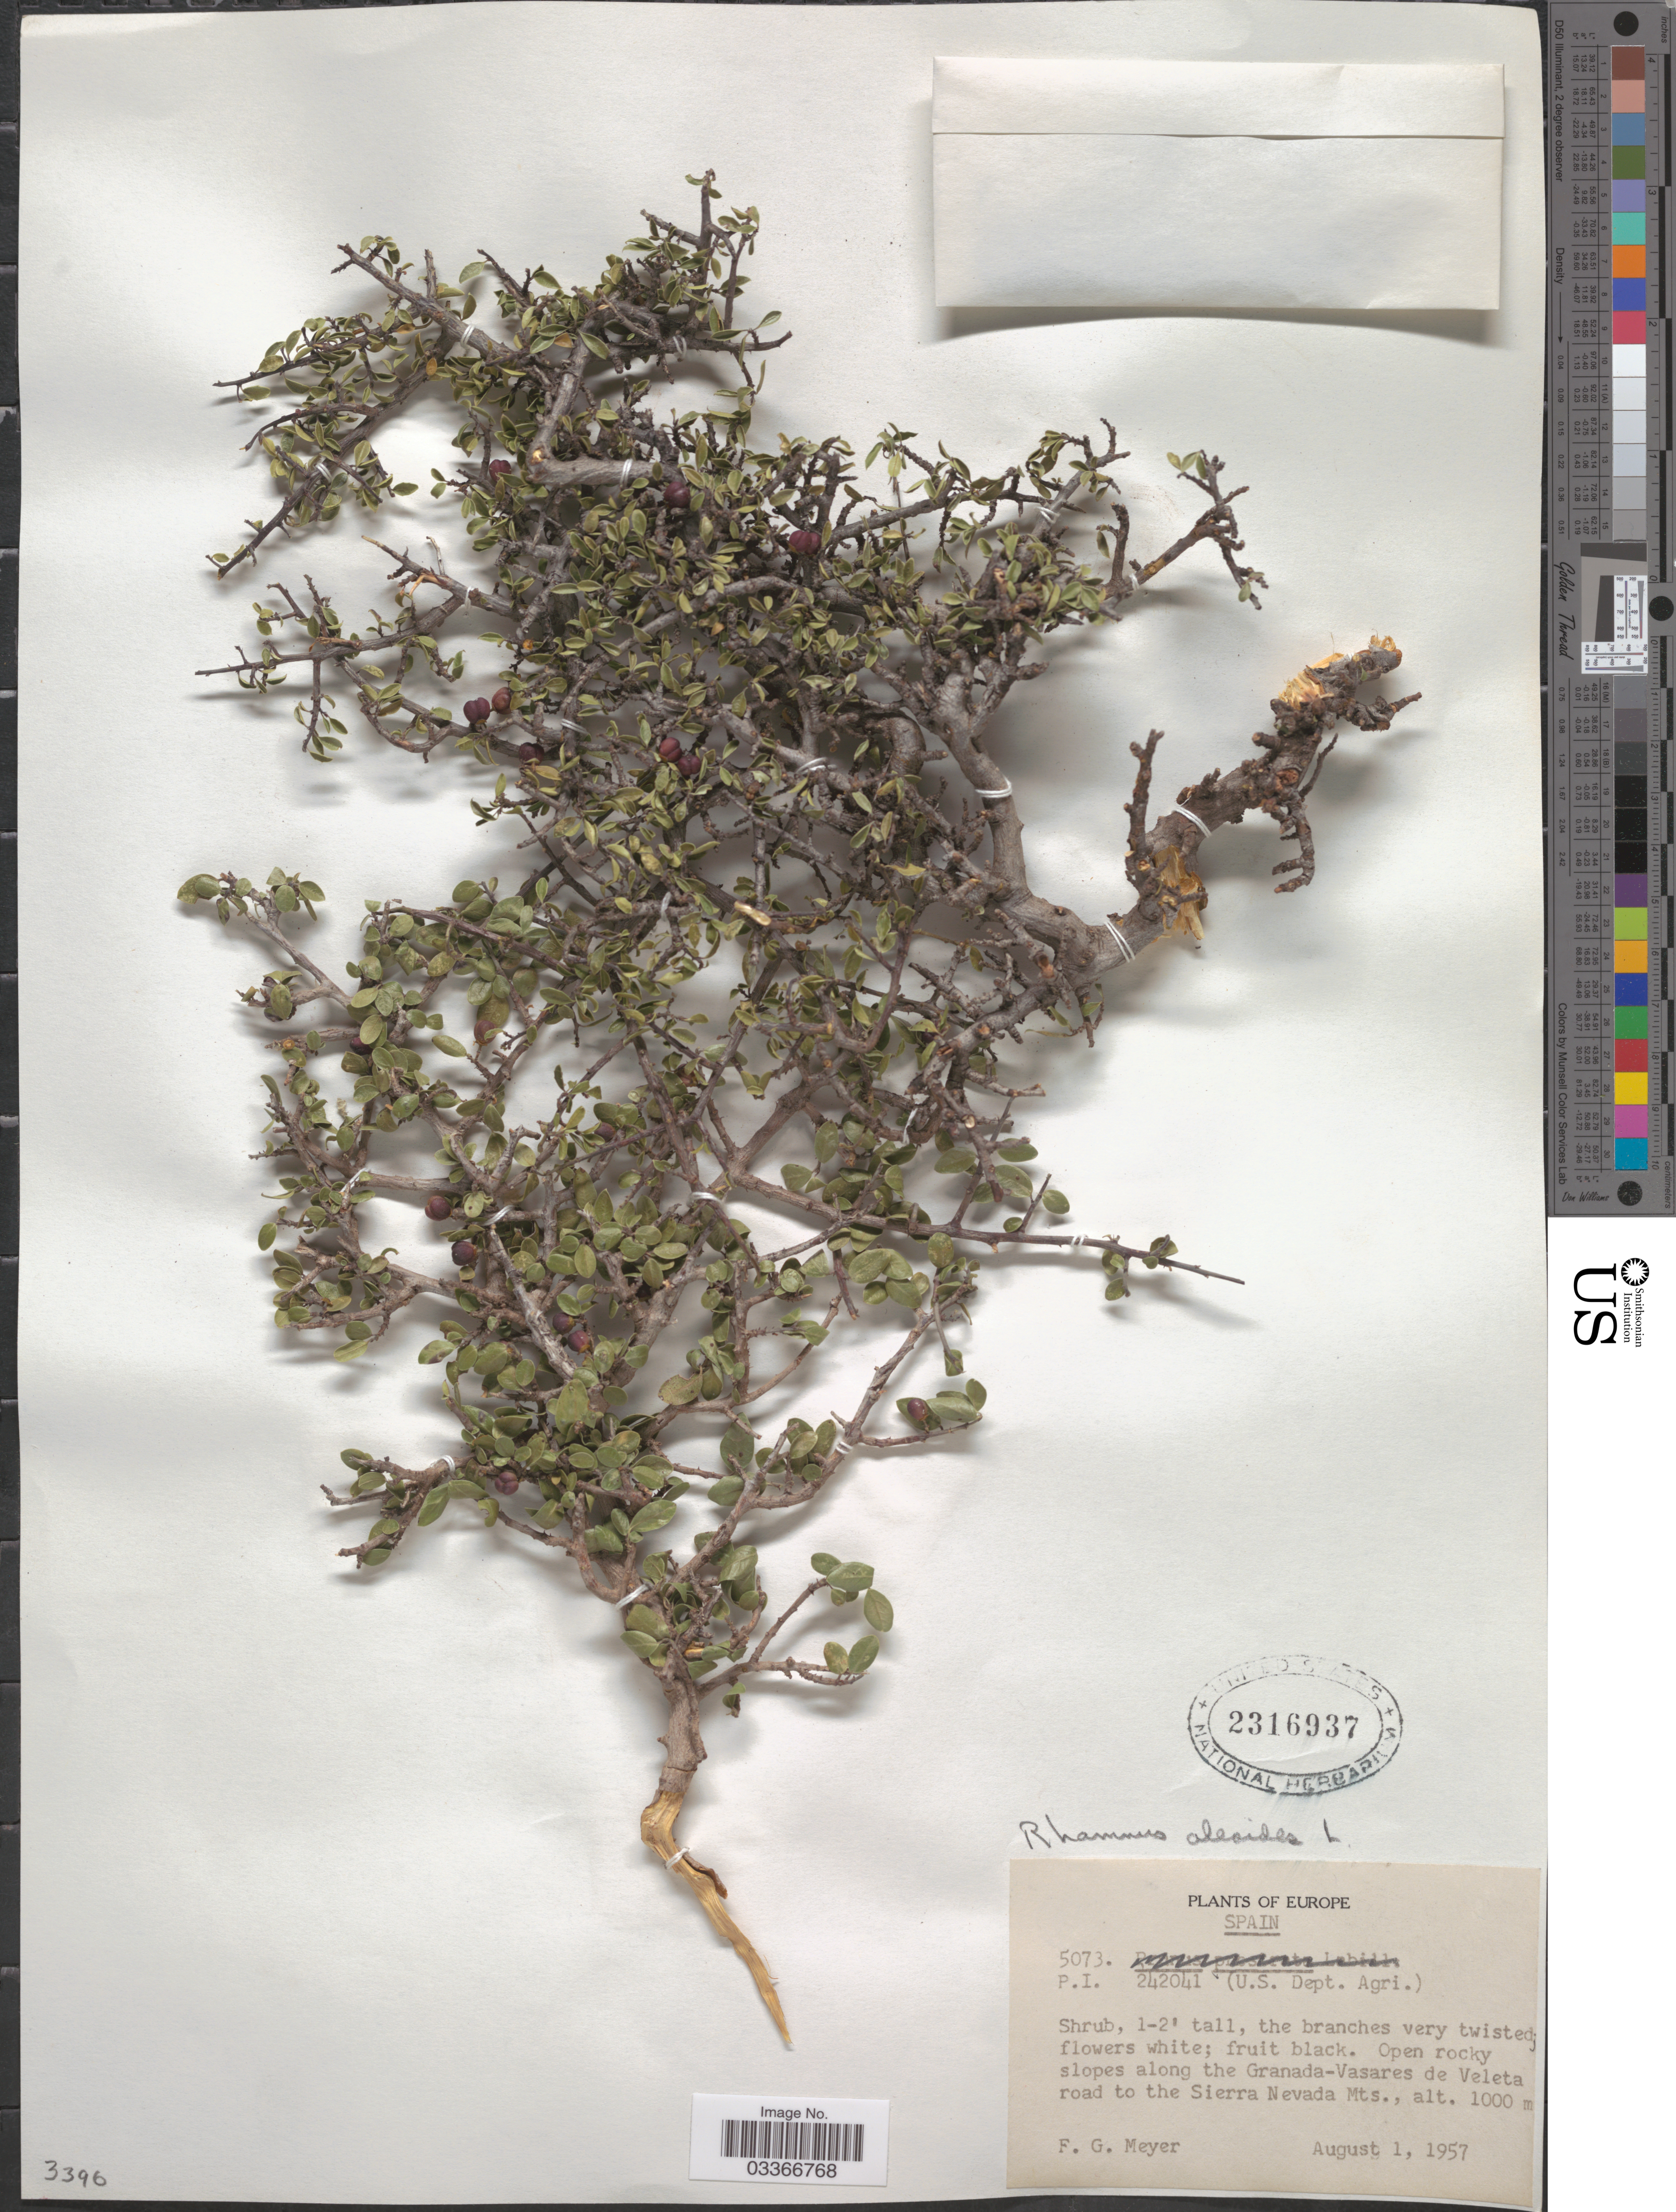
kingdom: Plantae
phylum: Tracheophyta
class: Magnoliopsida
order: Rosales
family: Rhamnaceae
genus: Rhamnus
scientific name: Rhamnus oleoides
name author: L.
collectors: F. G. Meyer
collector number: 5073. P. I.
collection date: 1957-08-01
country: Spain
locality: Europe. Along the Granada-Vasares de Veleta road to the Sierra Nevada Mts.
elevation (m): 1000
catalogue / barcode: US 2316937